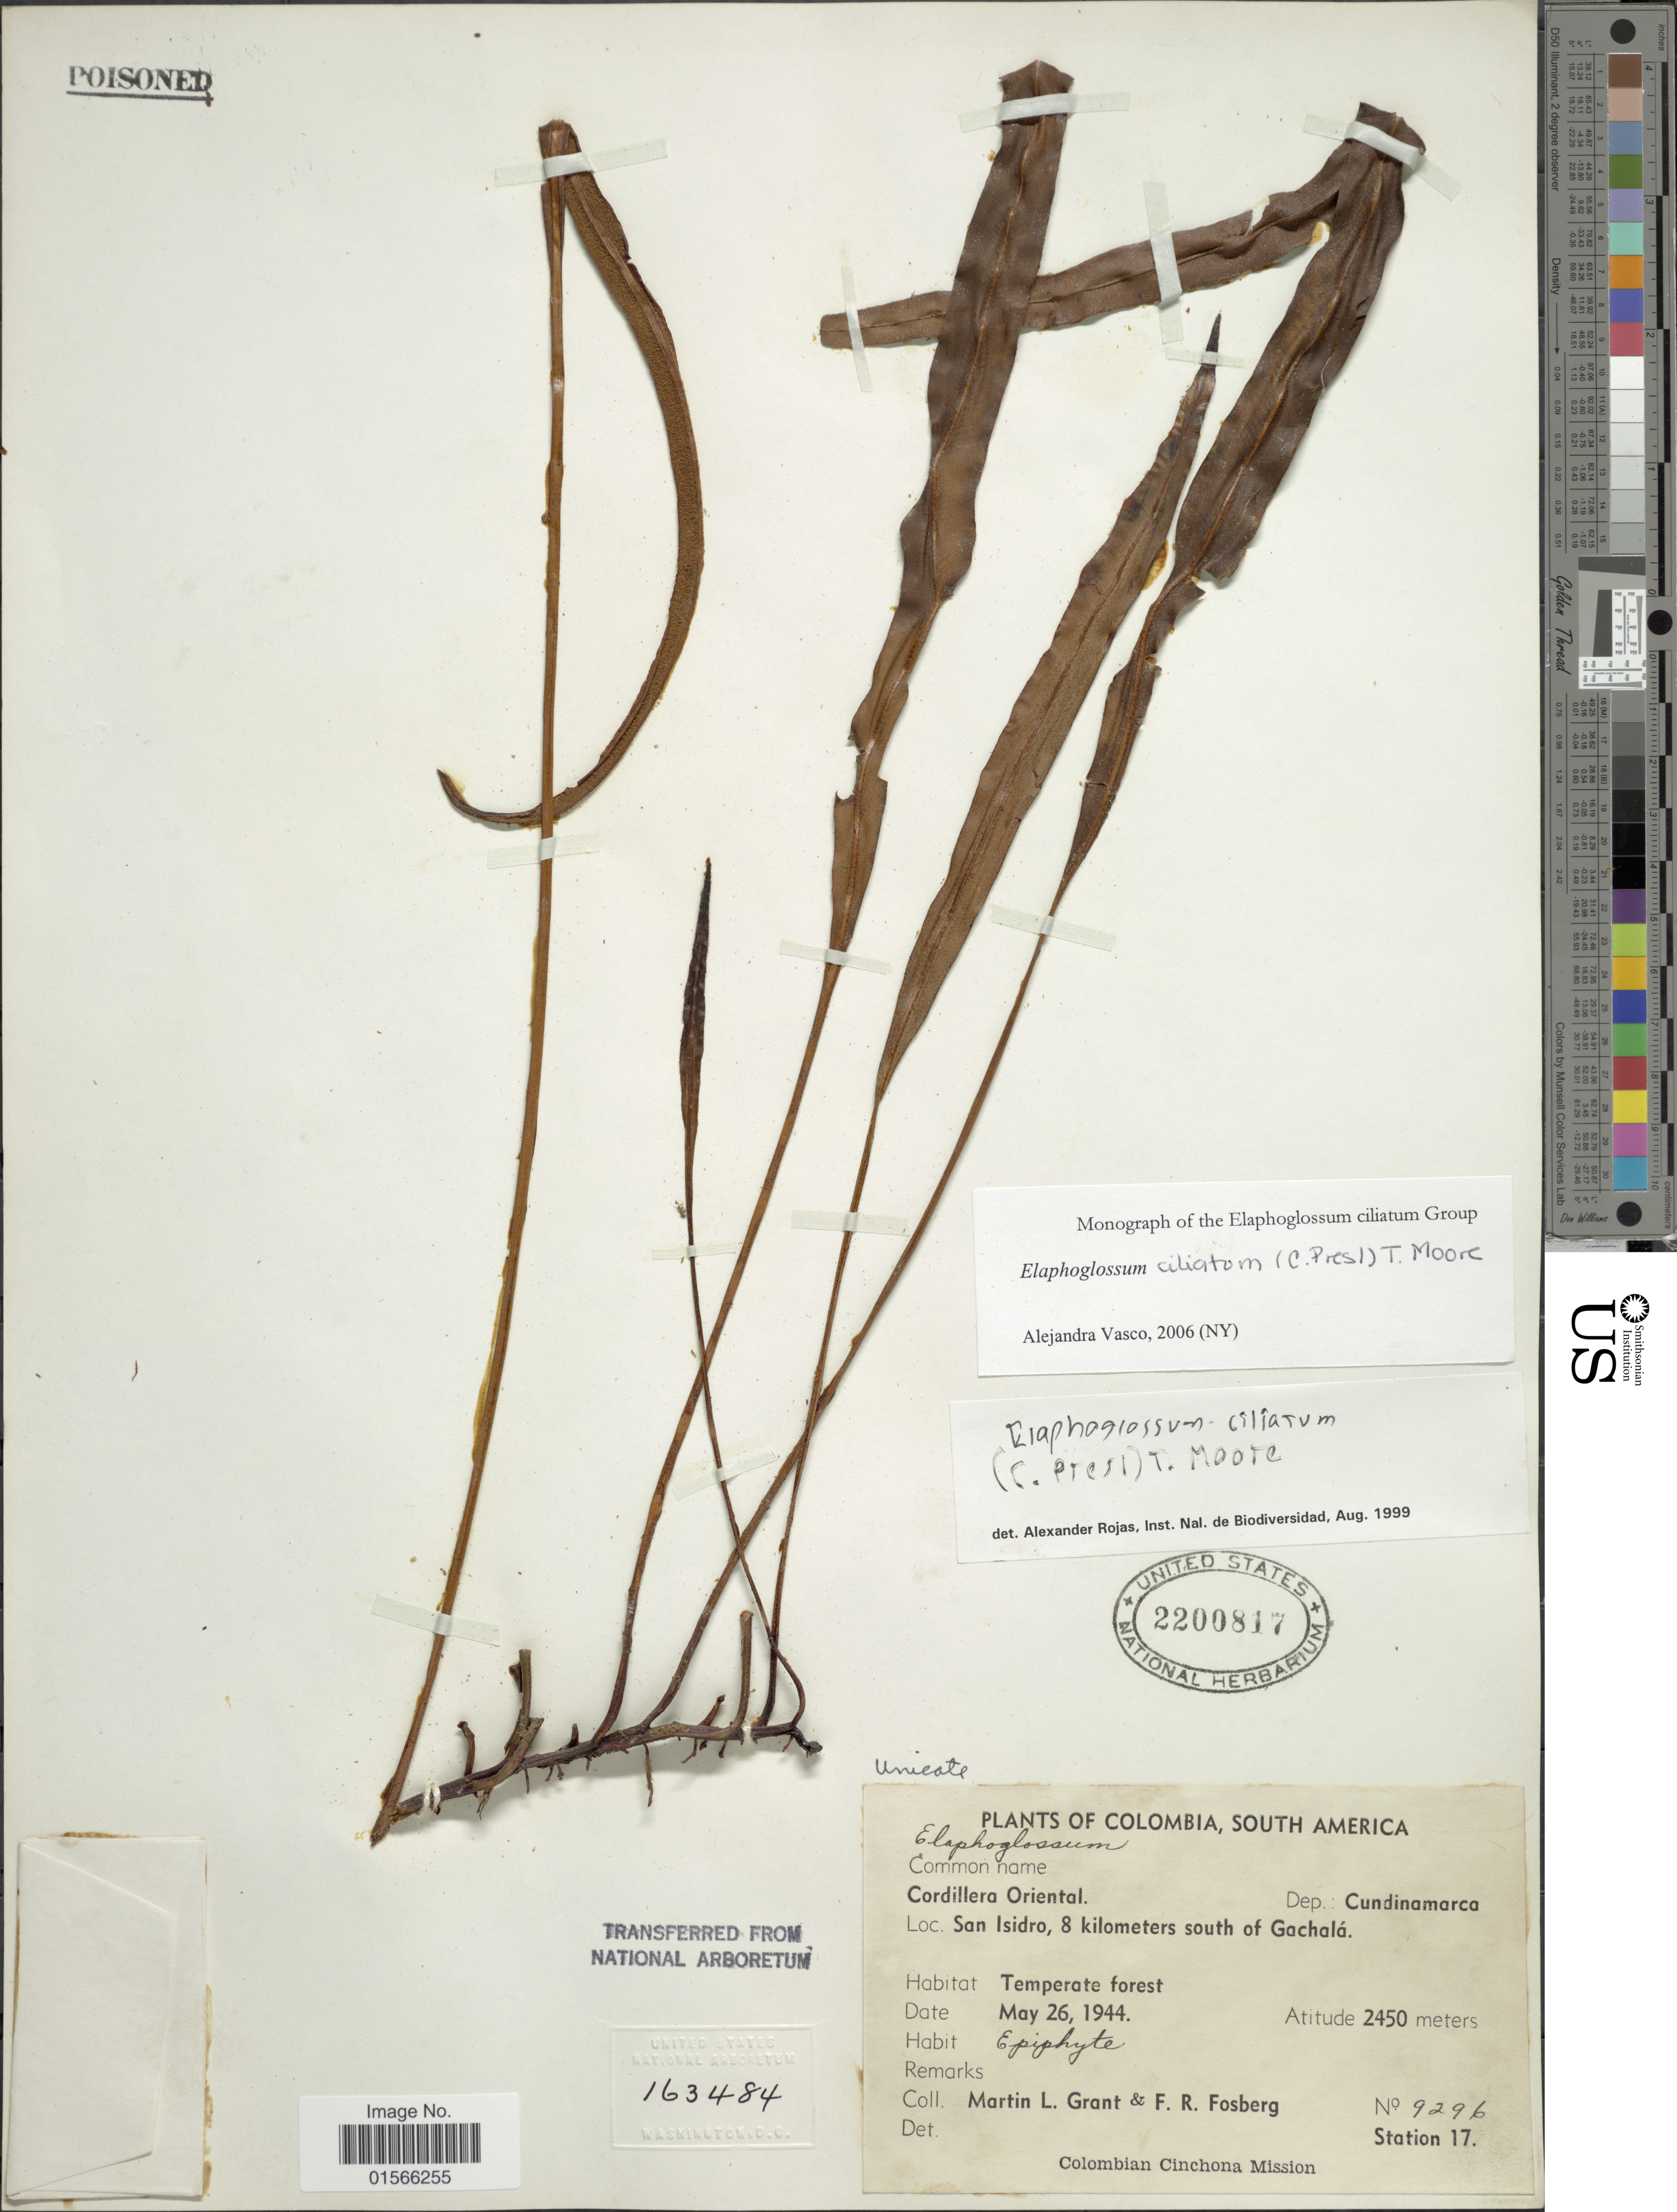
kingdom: Plantae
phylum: Tracheophyta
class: Polypodiopsida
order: Polypodiales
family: Dryopteridaceae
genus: Elaphoglossum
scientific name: Elaphoglossum ciliatum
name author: (C. Presl) T. Moore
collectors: M. L. Grant & F. R. Fosberg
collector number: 9296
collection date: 1944-05-26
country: Colombia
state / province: Cundinamarca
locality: Cordillera Oriental, Dep. Cundinamarca, San Isidro, 8 kilometers south of Gachalá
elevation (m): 2450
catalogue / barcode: US 2200817